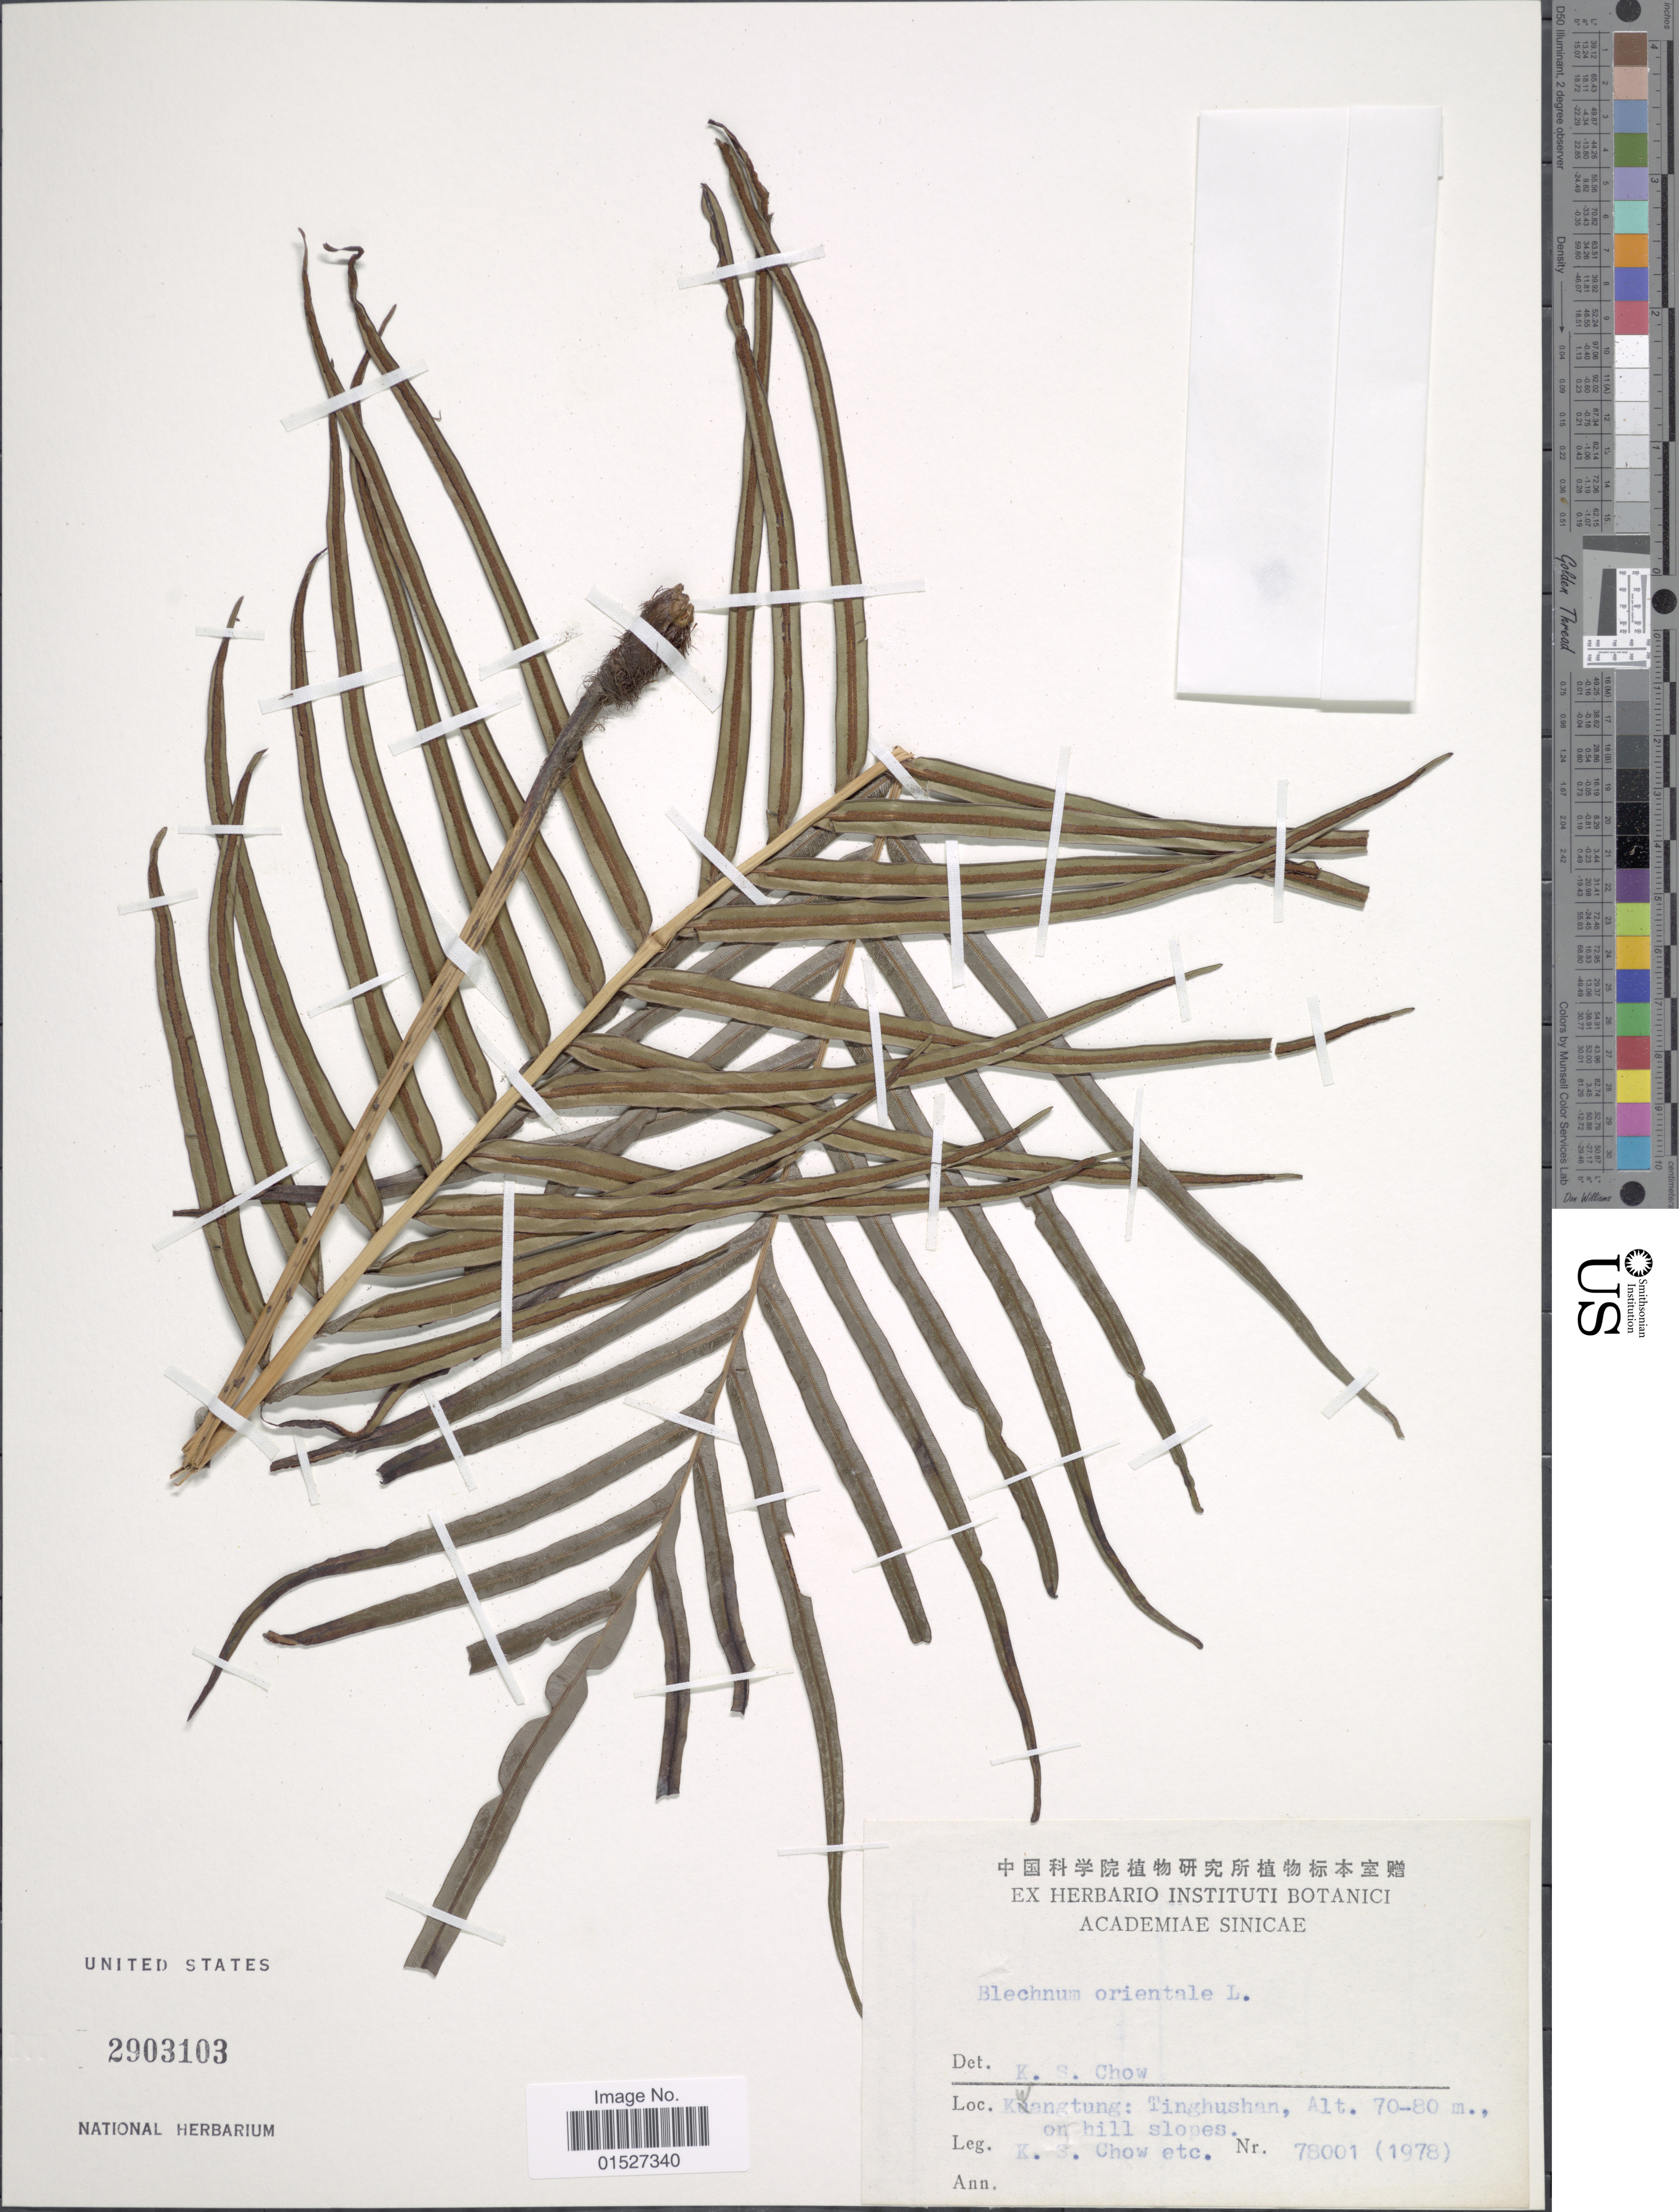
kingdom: Plantae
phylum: Tracheophyta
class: Polypodiopsida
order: Polypodiales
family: Blechnaceae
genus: Blechnum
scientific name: Blechnum orientale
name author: L.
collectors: K. S. Chow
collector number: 78001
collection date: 1978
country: China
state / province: Guangdong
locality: Kwangtung: Tinghushan.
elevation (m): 70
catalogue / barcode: US 2903103